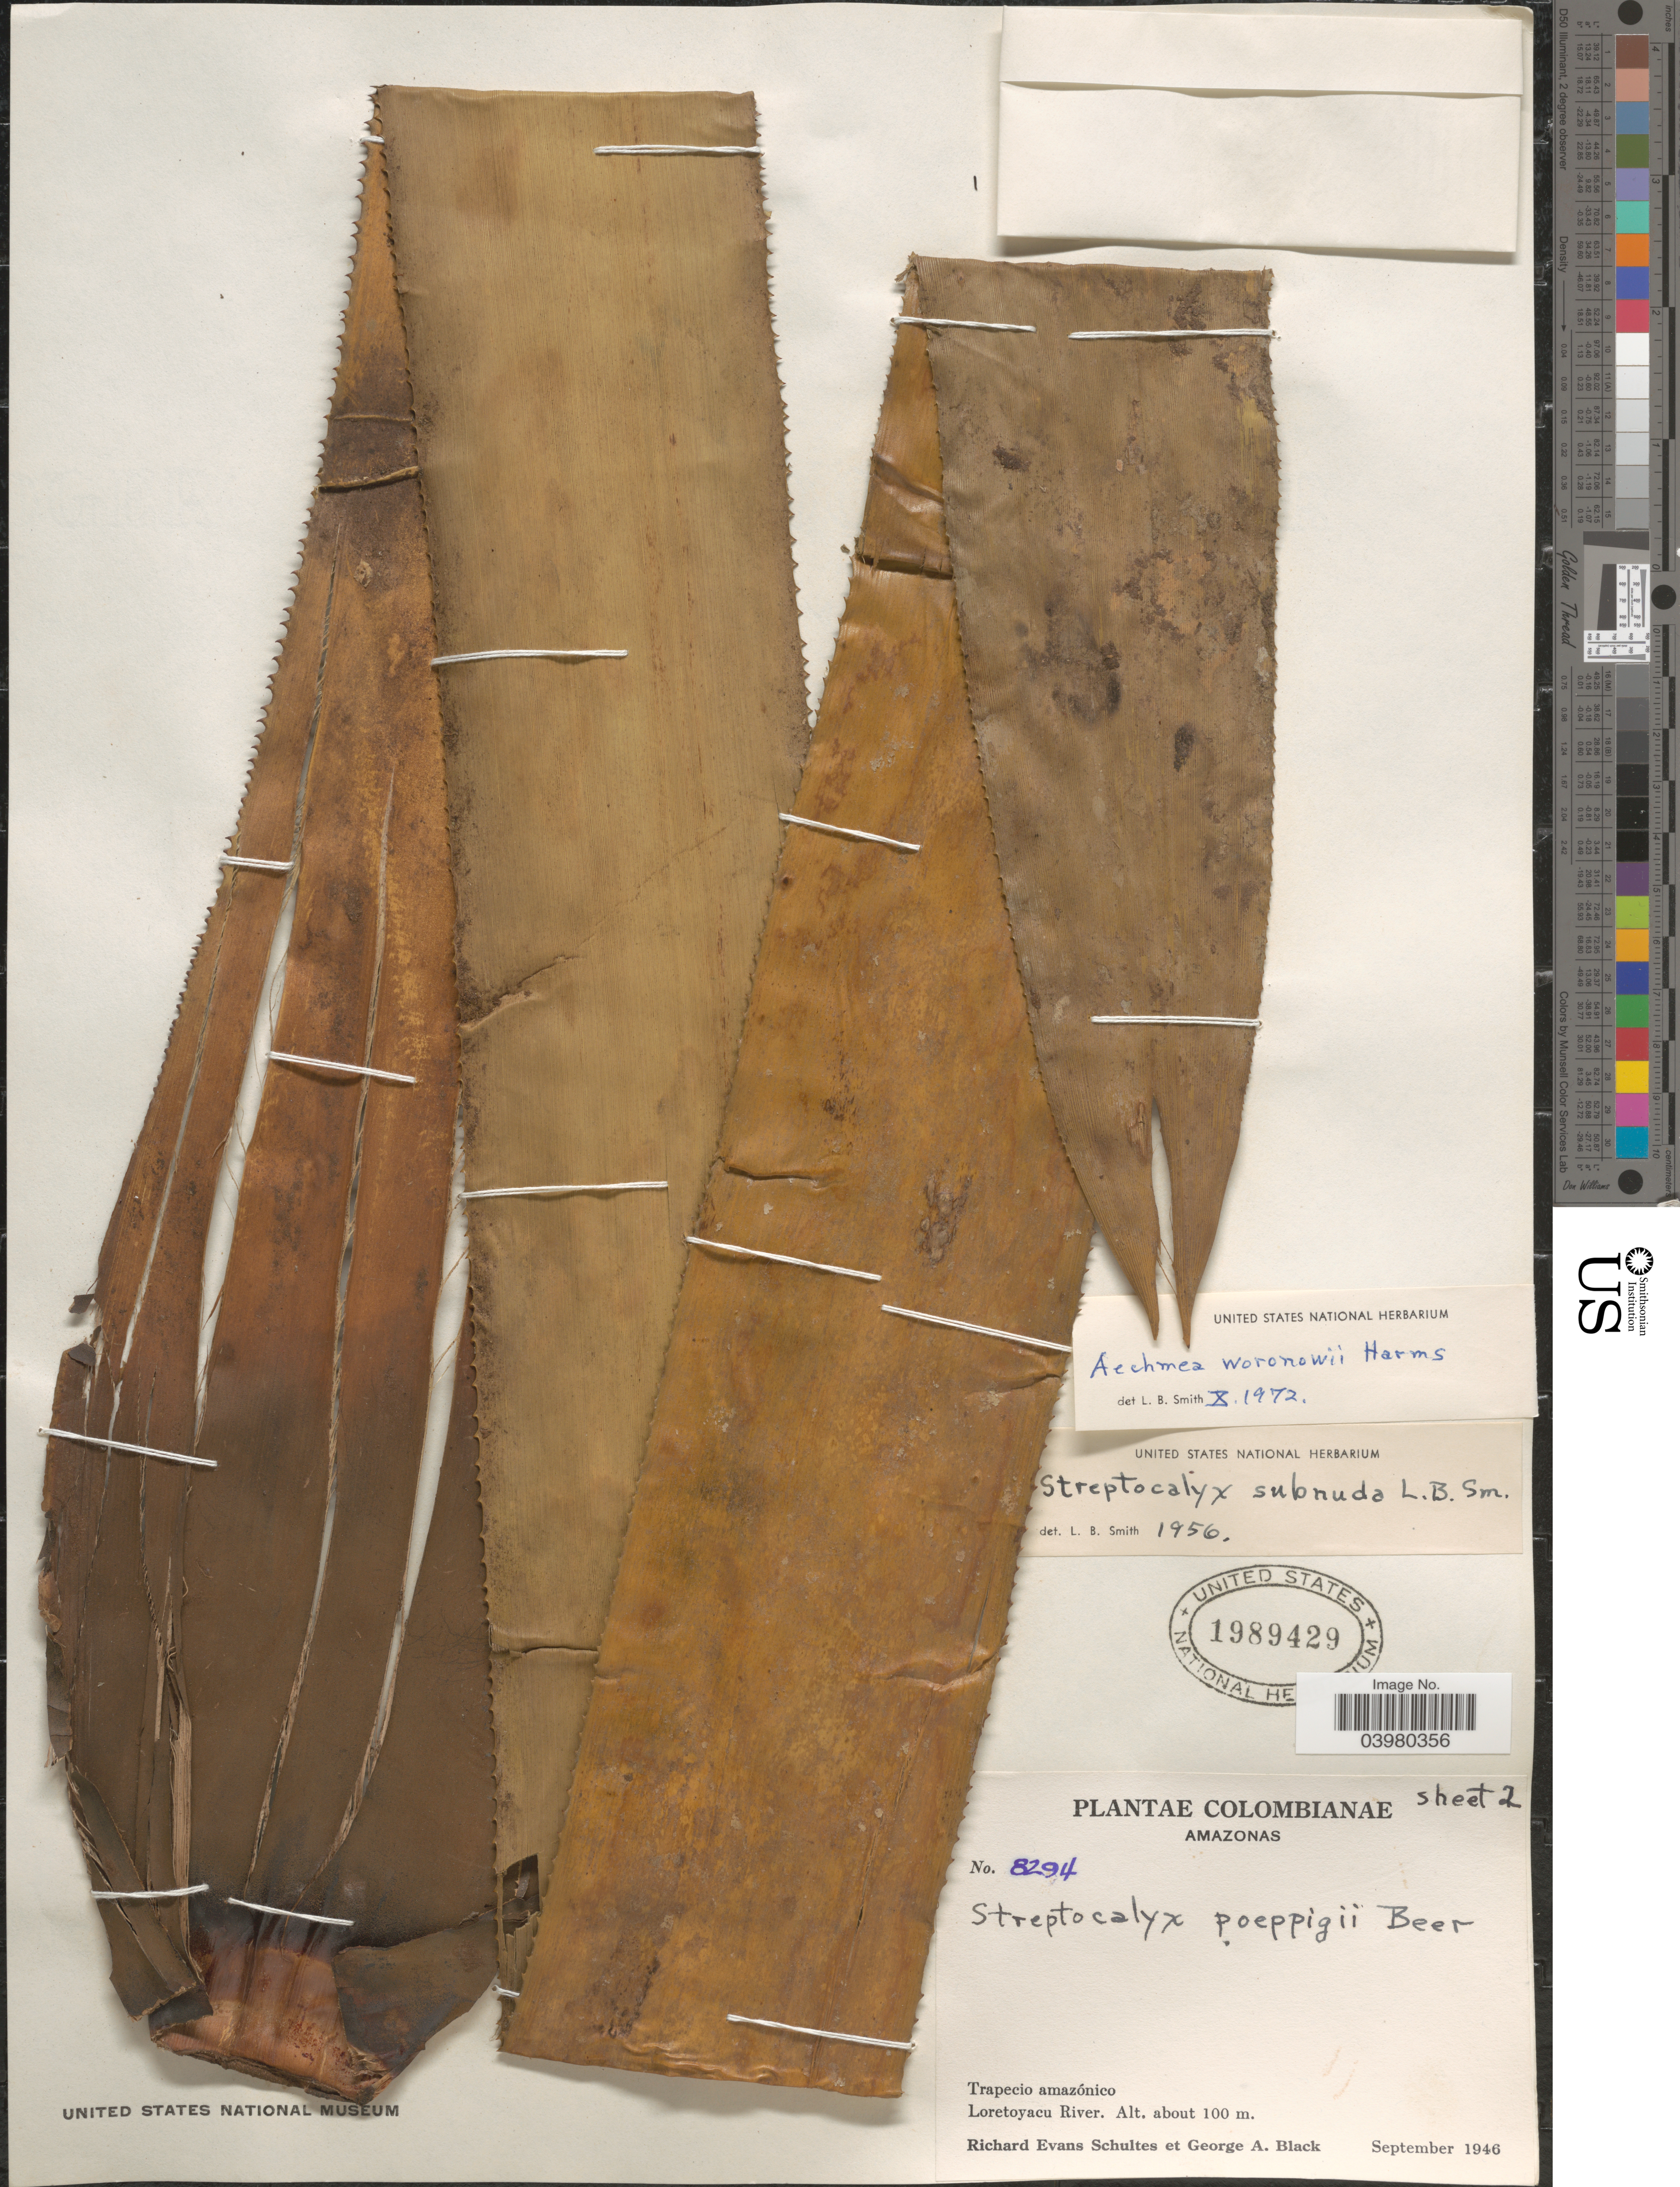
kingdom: Plantae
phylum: Tracheophyta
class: Liliopsida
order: Poales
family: Bromeliaceae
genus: Aechmea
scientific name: Aechmea woronowii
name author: Harms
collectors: R. E. Schultes & G. A. Black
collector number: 8294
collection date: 1946-09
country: Colombia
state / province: Amazônas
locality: Trapecio amazónico. Loretoyacu River.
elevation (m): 100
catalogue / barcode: US 1989429